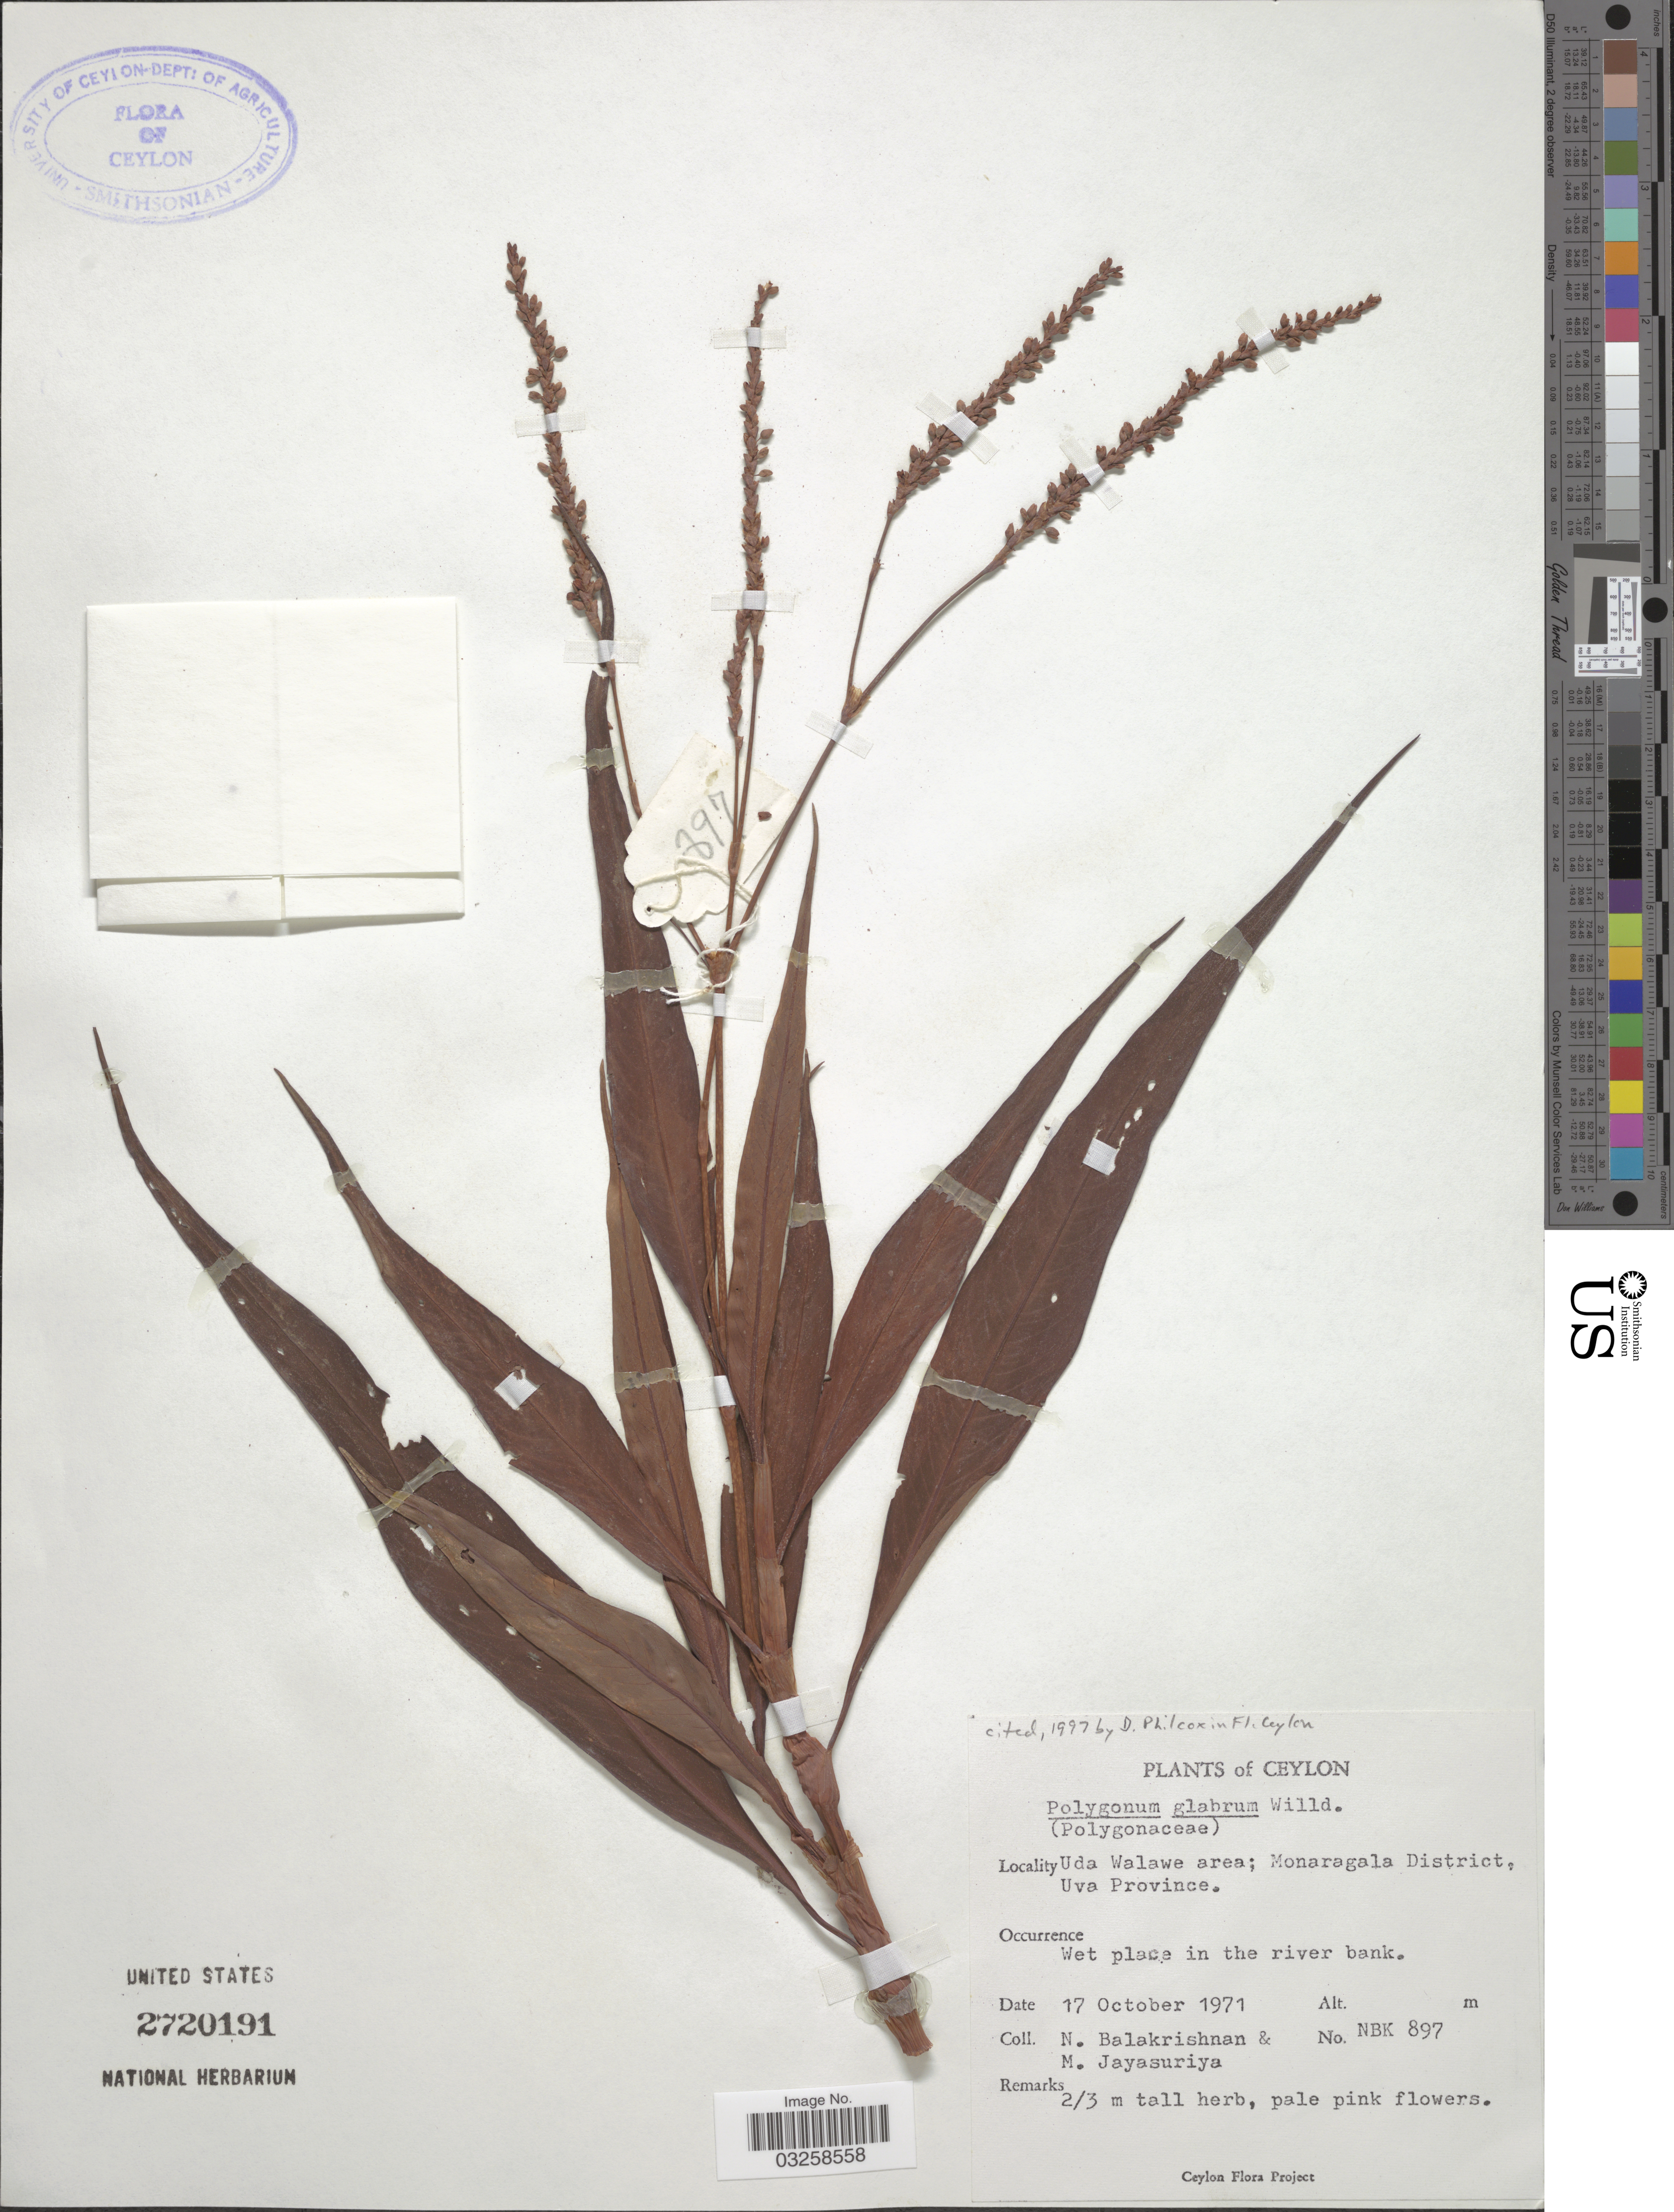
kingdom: Plantae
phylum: Tracheophyta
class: Magnoliopsida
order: Caryophyllales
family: Polygonaceae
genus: Persicaria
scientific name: Persicaria glabra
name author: (Willd.) M. Gómez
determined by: U.S. National Herbarium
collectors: N. Balakrishnan & M. Jayasuriya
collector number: NBK897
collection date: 1971-10-17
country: Sri Lanka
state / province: Uva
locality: Ceylon. Uda Walawe area; Monaragala District, Uva Province.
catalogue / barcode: US 2720191